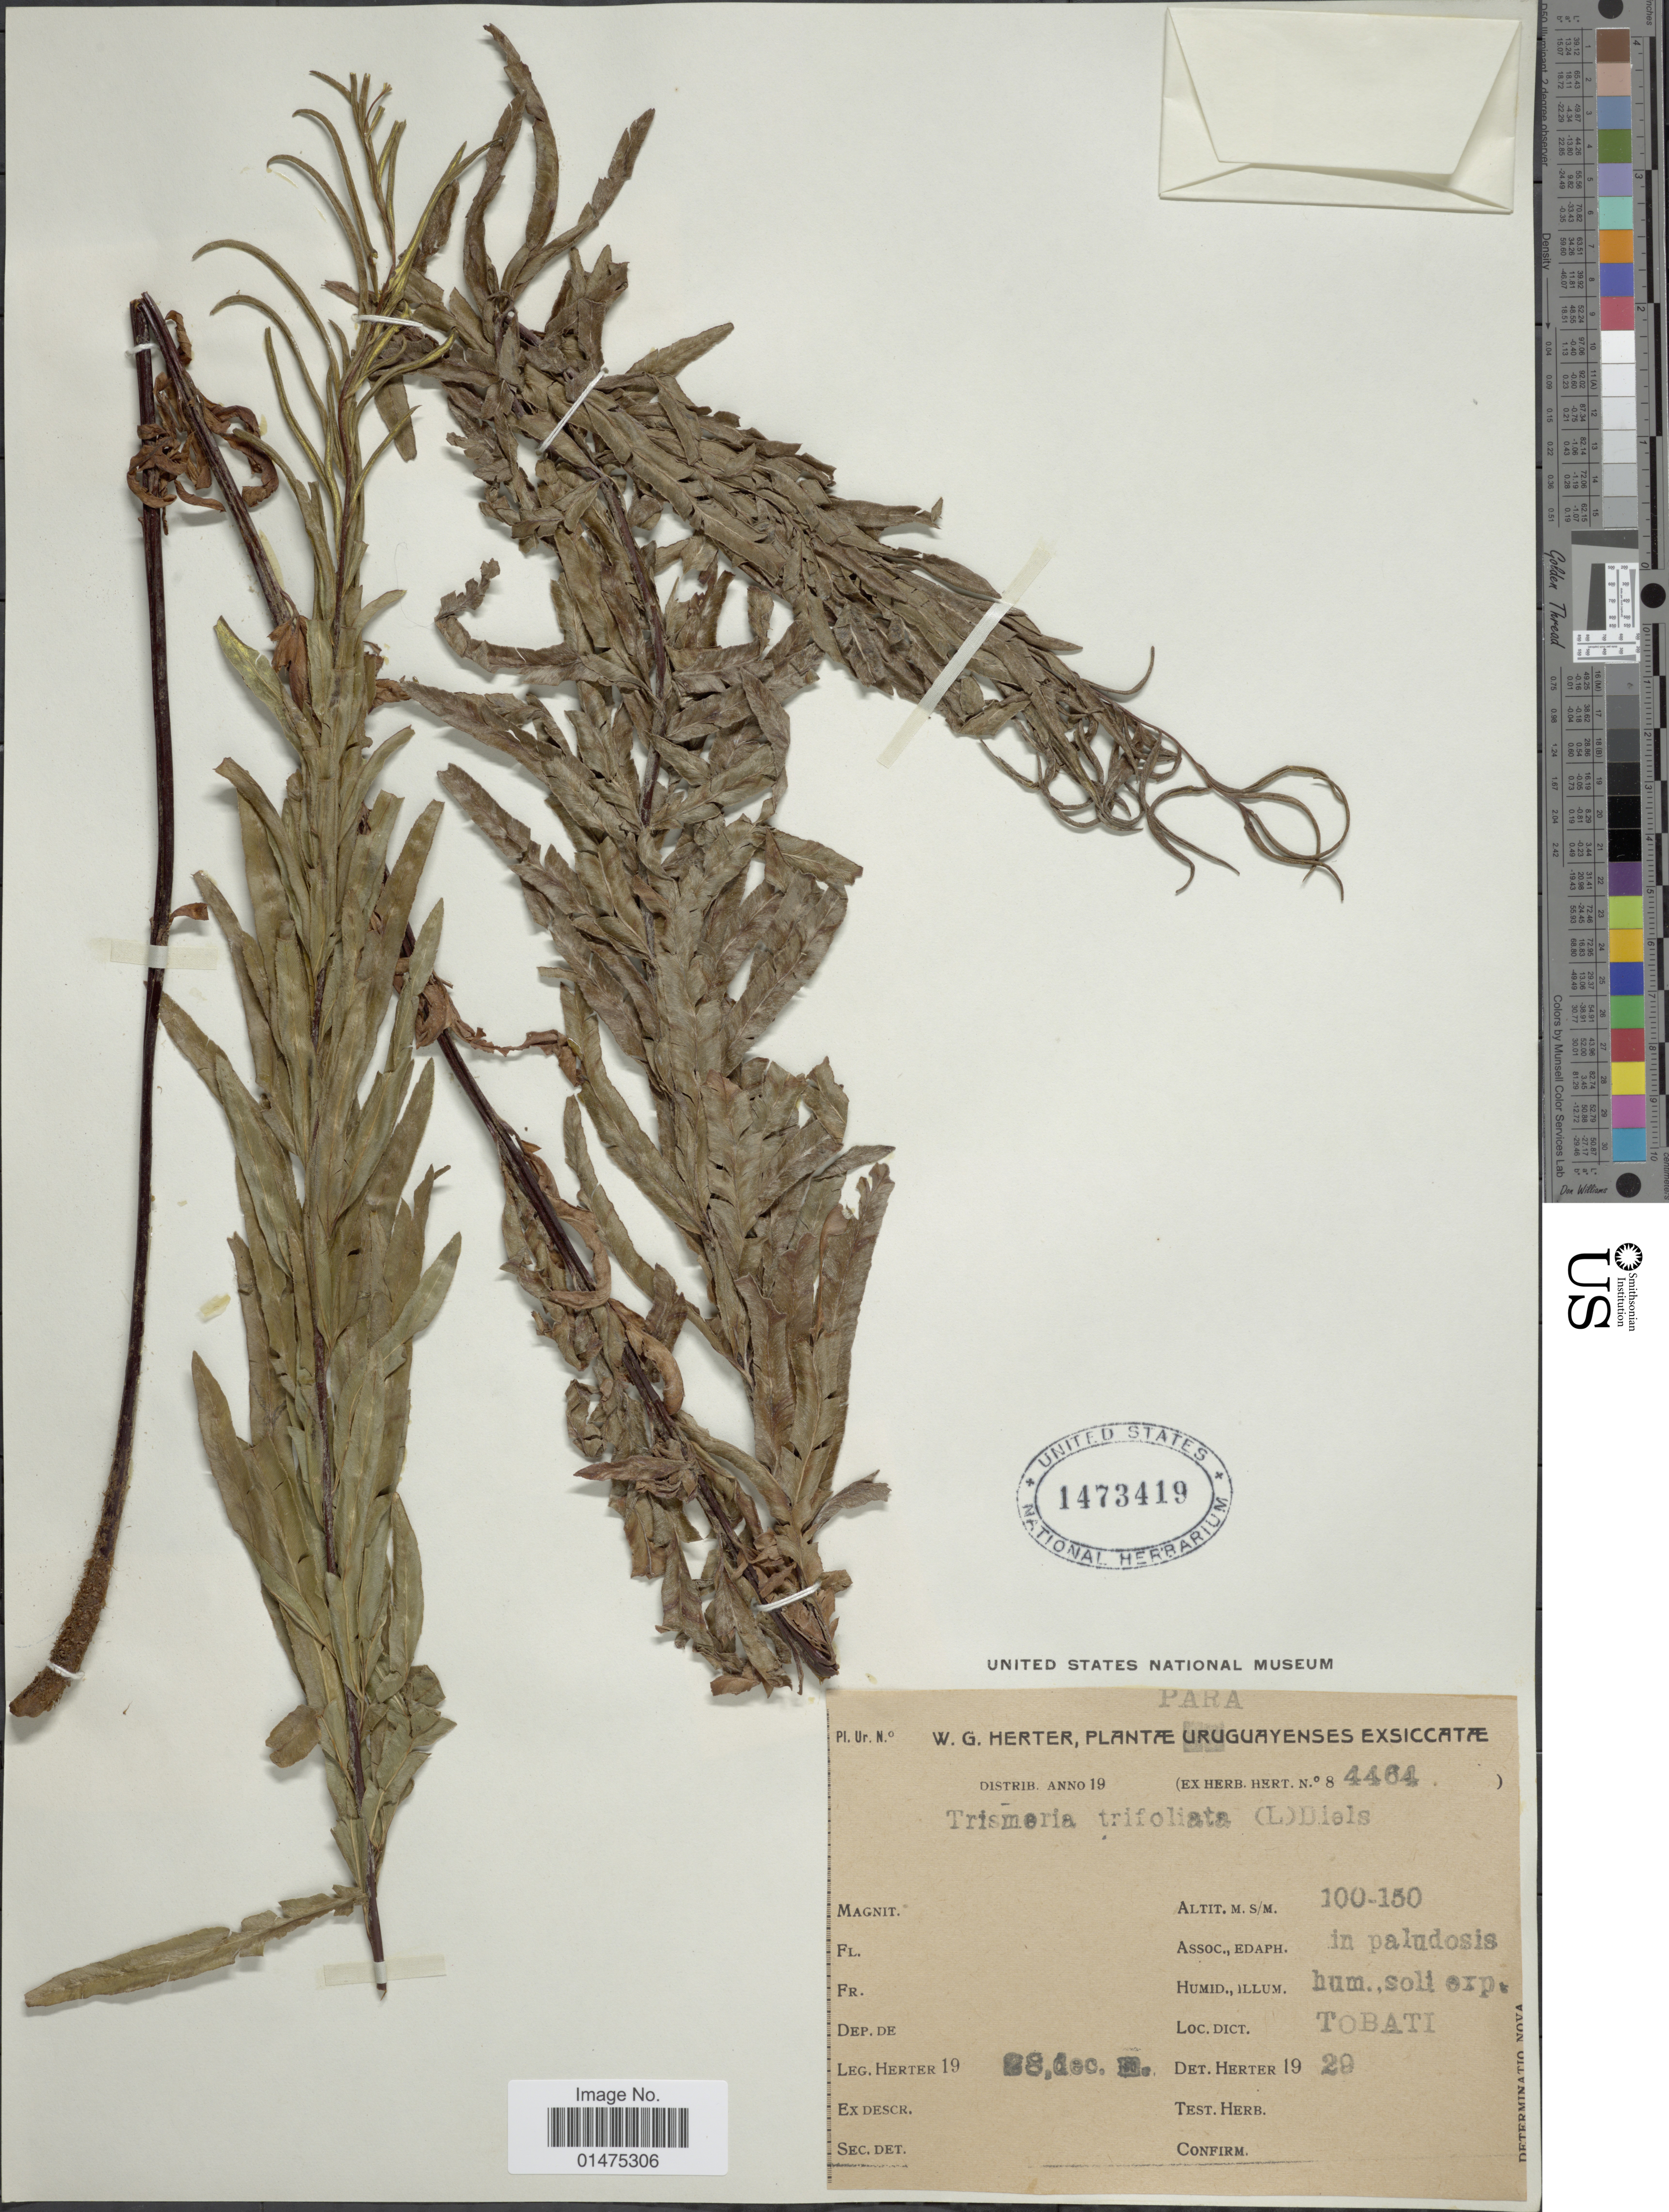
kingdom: Plantae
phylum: Tracheophyta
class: Polypodiopsida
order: Polypodiales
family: Pteridaceae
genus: Pityrogramma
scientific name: Pityrogramma trifoliata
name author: (L.) R.M. Tryon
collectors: W. G. Herter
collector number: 84464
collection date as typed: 19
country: Paraguay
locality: Tobatti, Paraguayenses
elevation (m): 100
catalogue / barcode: US 1473419